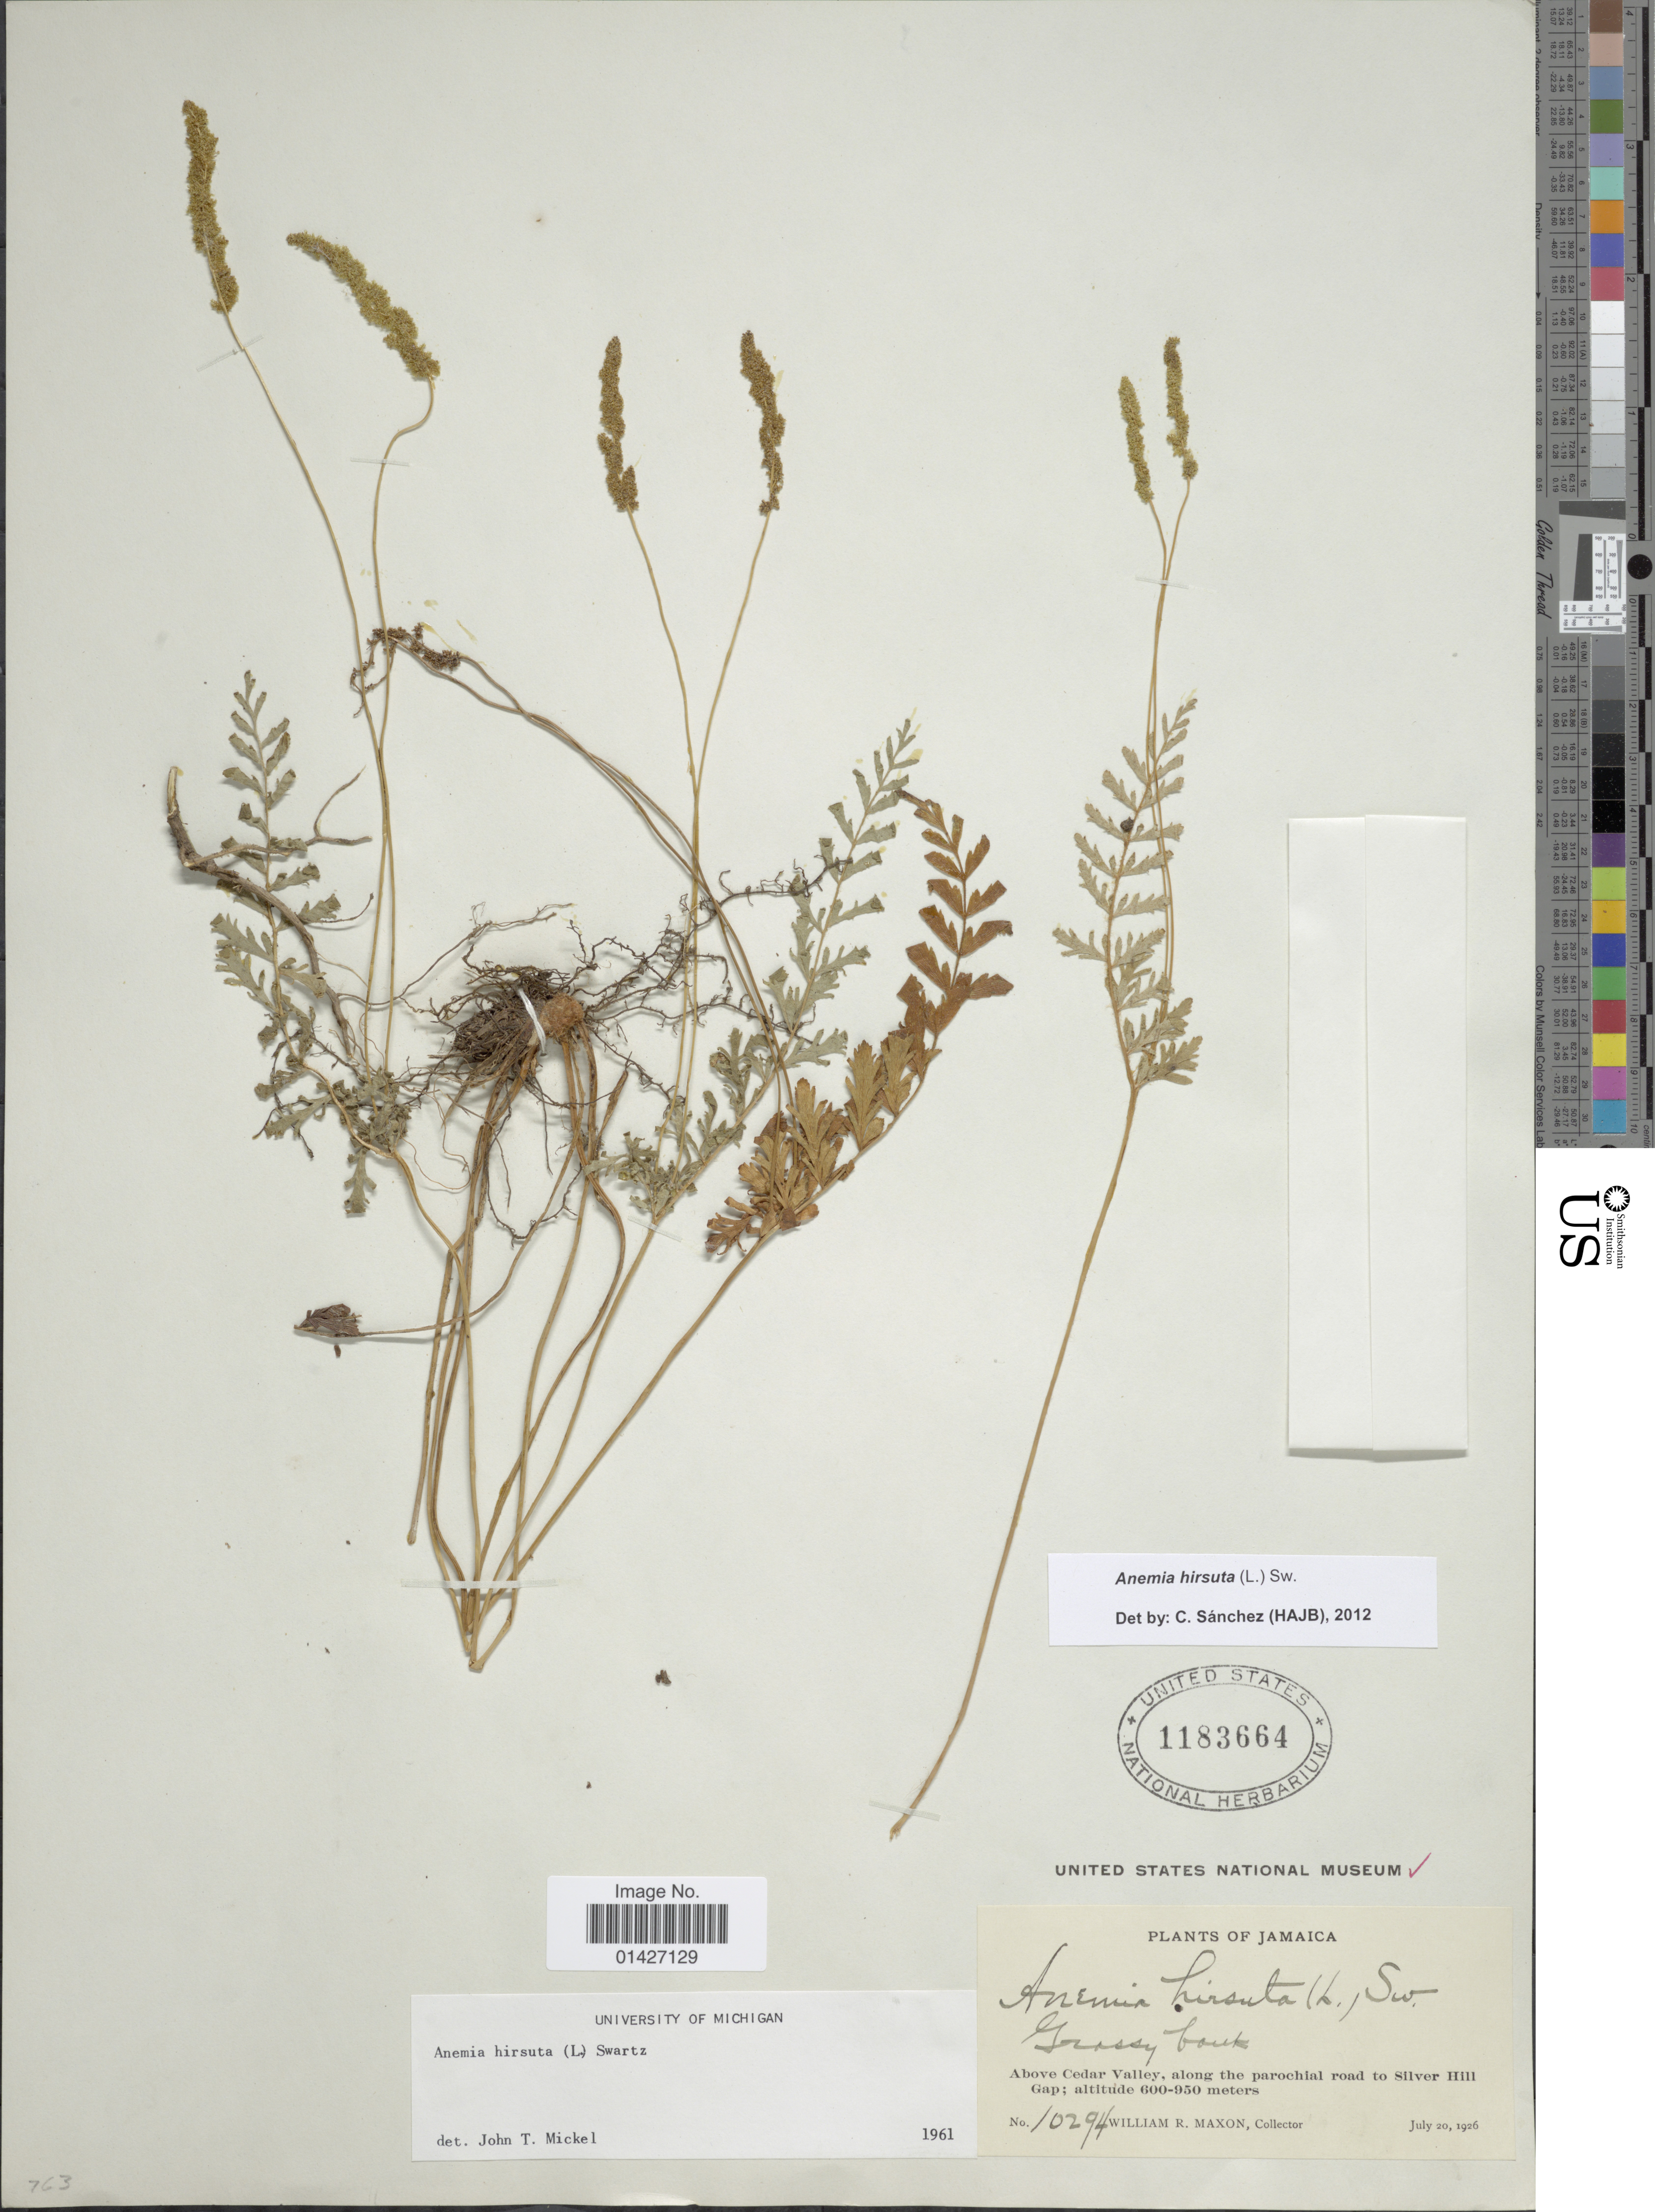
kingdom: Plantae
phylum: Tracheophyta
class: Polypodiopsida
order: Schizaeales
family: Anemiaceae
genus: Anemia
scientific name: Anemia hirsuta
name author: (L.) Sw.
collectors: W. R. Maxon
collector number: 10294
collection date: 1926-07-20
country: Jamaica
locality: Above Cedar Valley; along the parochial road to Silver Hill Gap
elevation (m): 600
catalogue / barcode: US 1183664